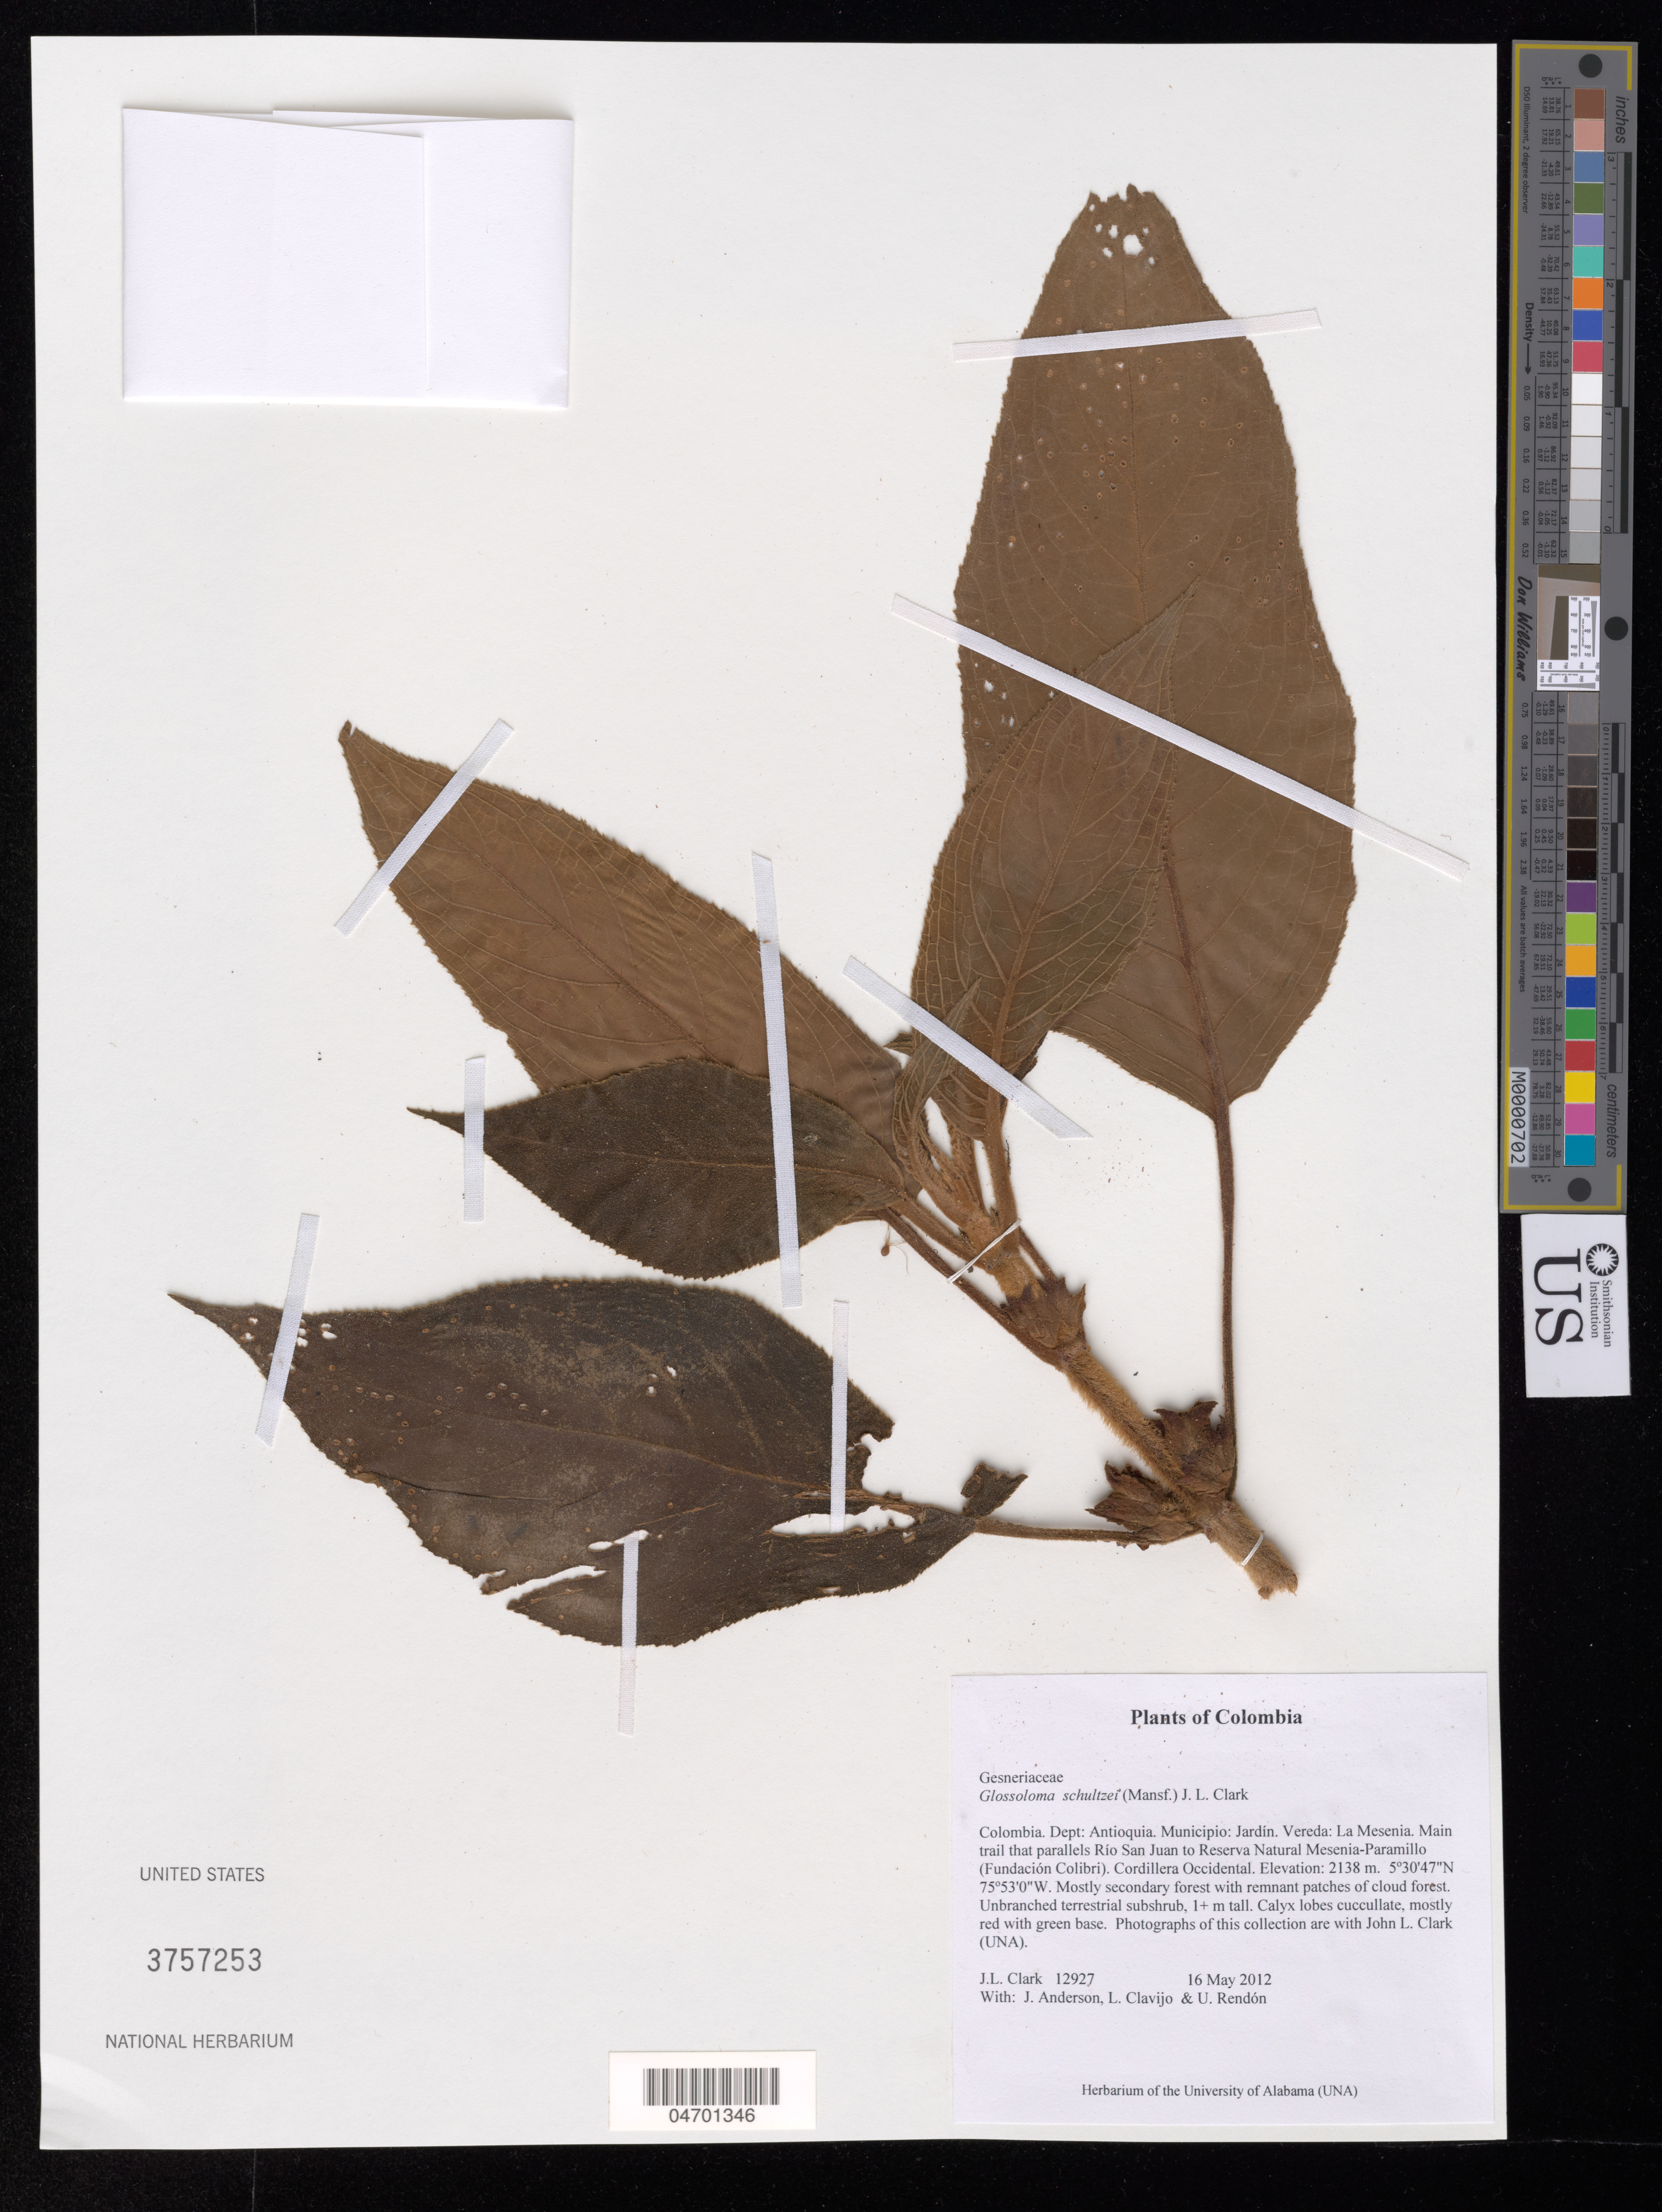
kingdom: Plantae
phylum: Tracheophyta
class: Magnoliopsida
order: Lamiales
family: Gesneriaceae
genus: Glossoloma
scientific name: Glossoloma schultzei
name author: (Mansf.) J.L. Clark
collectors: J. L. Clark, J. Anderson, L. Clavijo & U. Rendón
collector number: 12927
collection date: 2012-05-16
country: Colombia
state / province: Antioquia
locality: Dept: Antioquia. Municipio: Jardín. Vereda: La Mesenia. Main trail that parallels Río San Juan to Reserva Natural Mesenia-Paramillo (Fundación Colibri). Cordillera Occidental.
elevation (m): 2138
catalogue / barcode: US 3757253